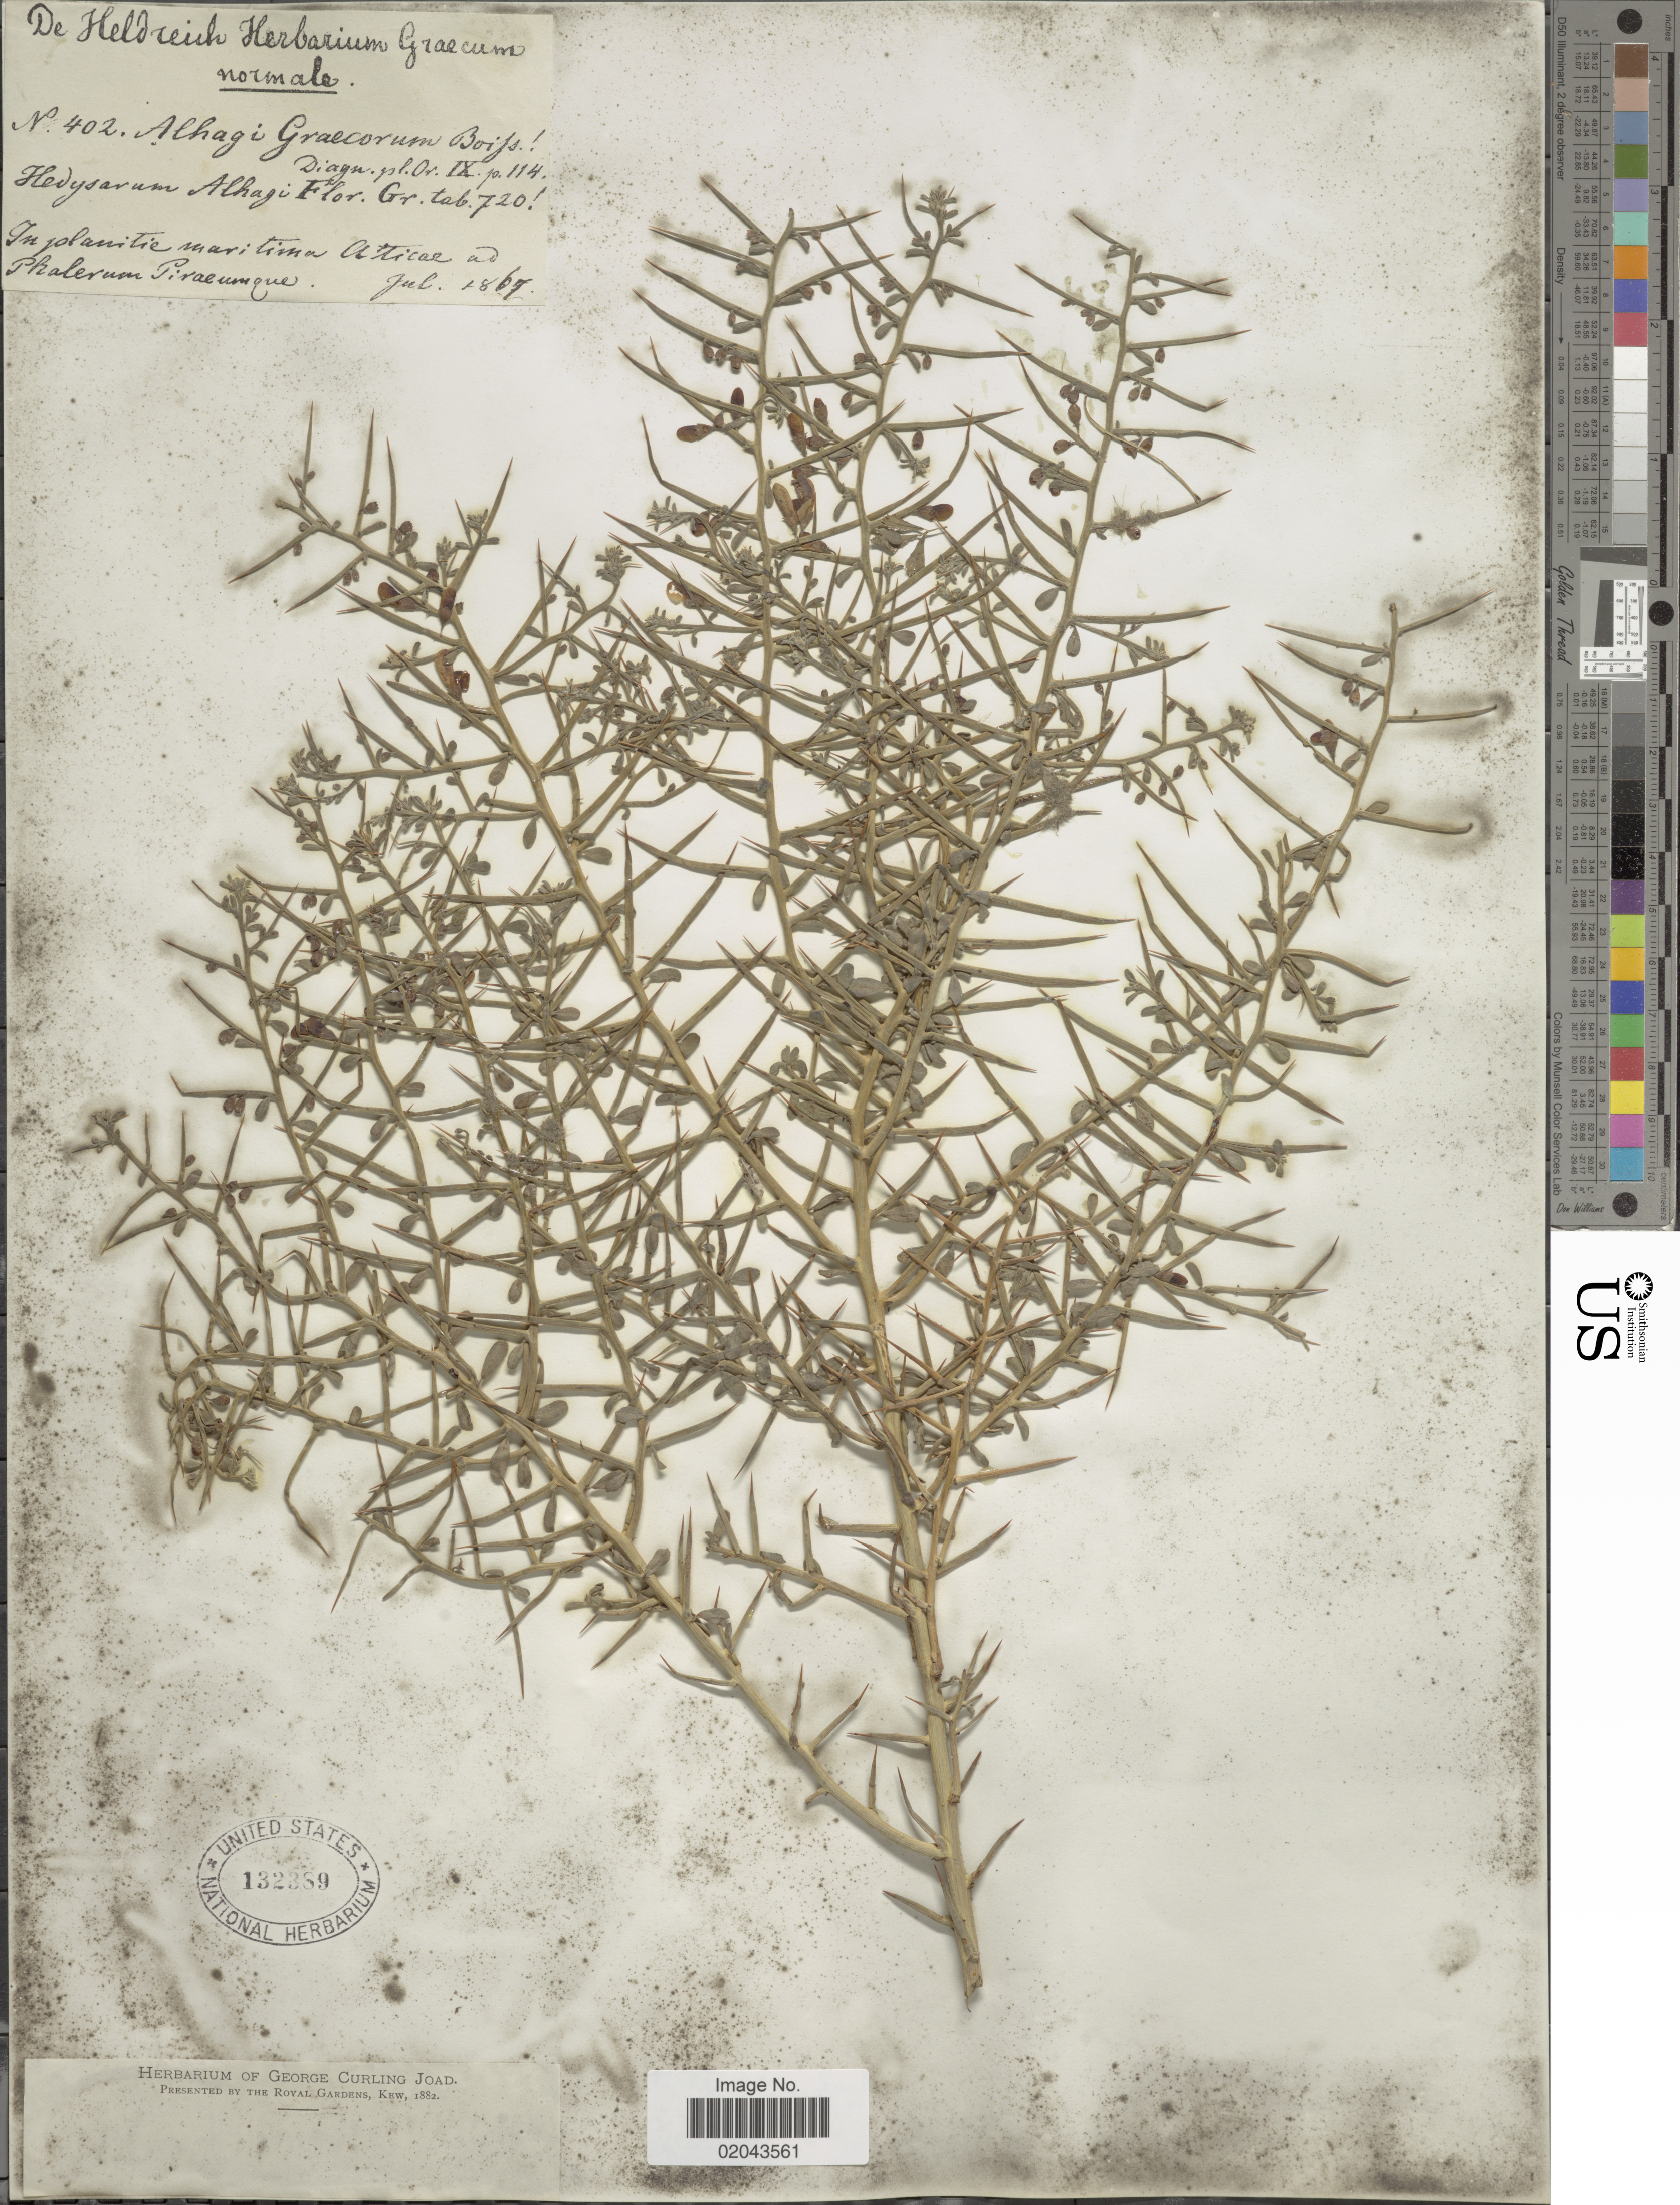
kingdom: Plantae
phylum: Tracheophyta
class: Magnoliopsida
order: Fabales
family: Fabaceae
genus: Alhagi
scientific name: Alhagi mannifera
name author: Desv. ex Keller & Shap.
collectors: -. De Heldreich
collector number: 402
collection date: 1867-07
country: Greece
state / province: Attica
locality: In planitie maritima Atticae ad Phalerum Piraeumque.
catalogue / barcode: US 132389